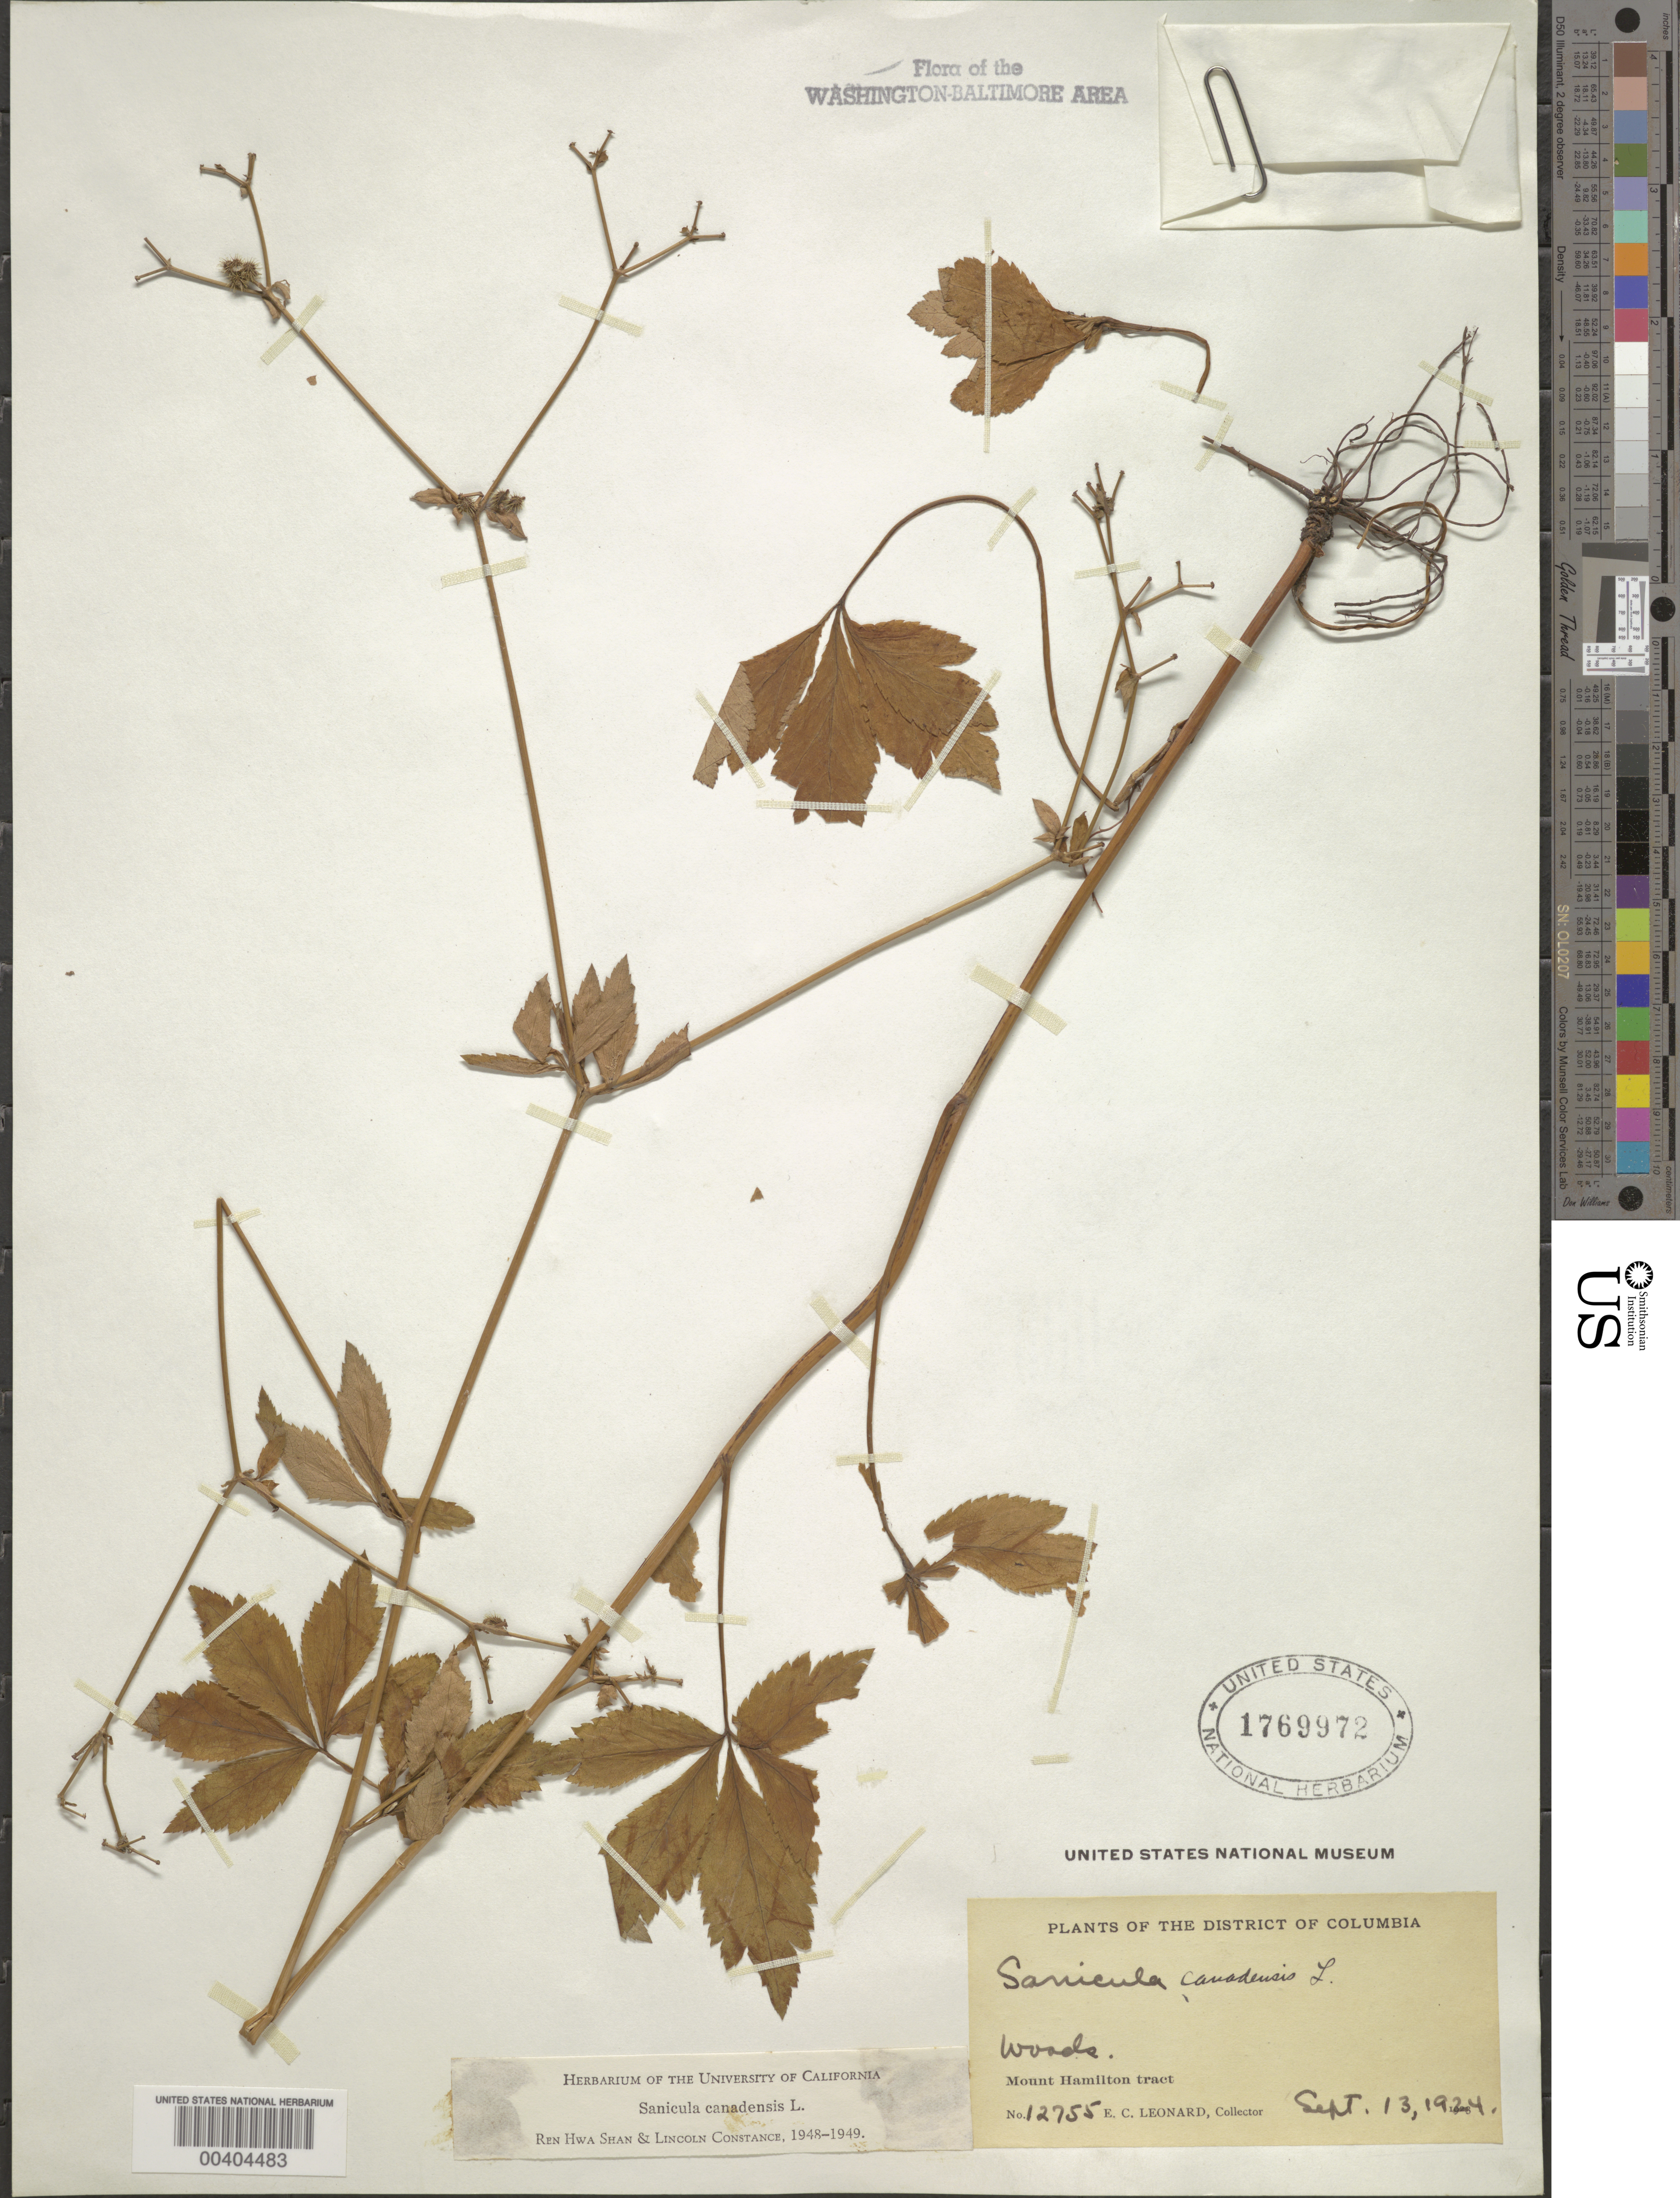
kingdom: Plantae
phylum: Tracheophyta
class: Magnoliopsida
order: Apiales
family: Apiaceae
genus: Sanicula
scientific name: Sanicula canadensis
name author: L.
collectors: E. C. Leonard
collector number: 12755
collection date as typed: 13 Sep 1924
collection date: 1924-09-13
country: United States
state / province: District of Columbia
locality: Mount Hamilton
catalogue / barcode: US 1769972